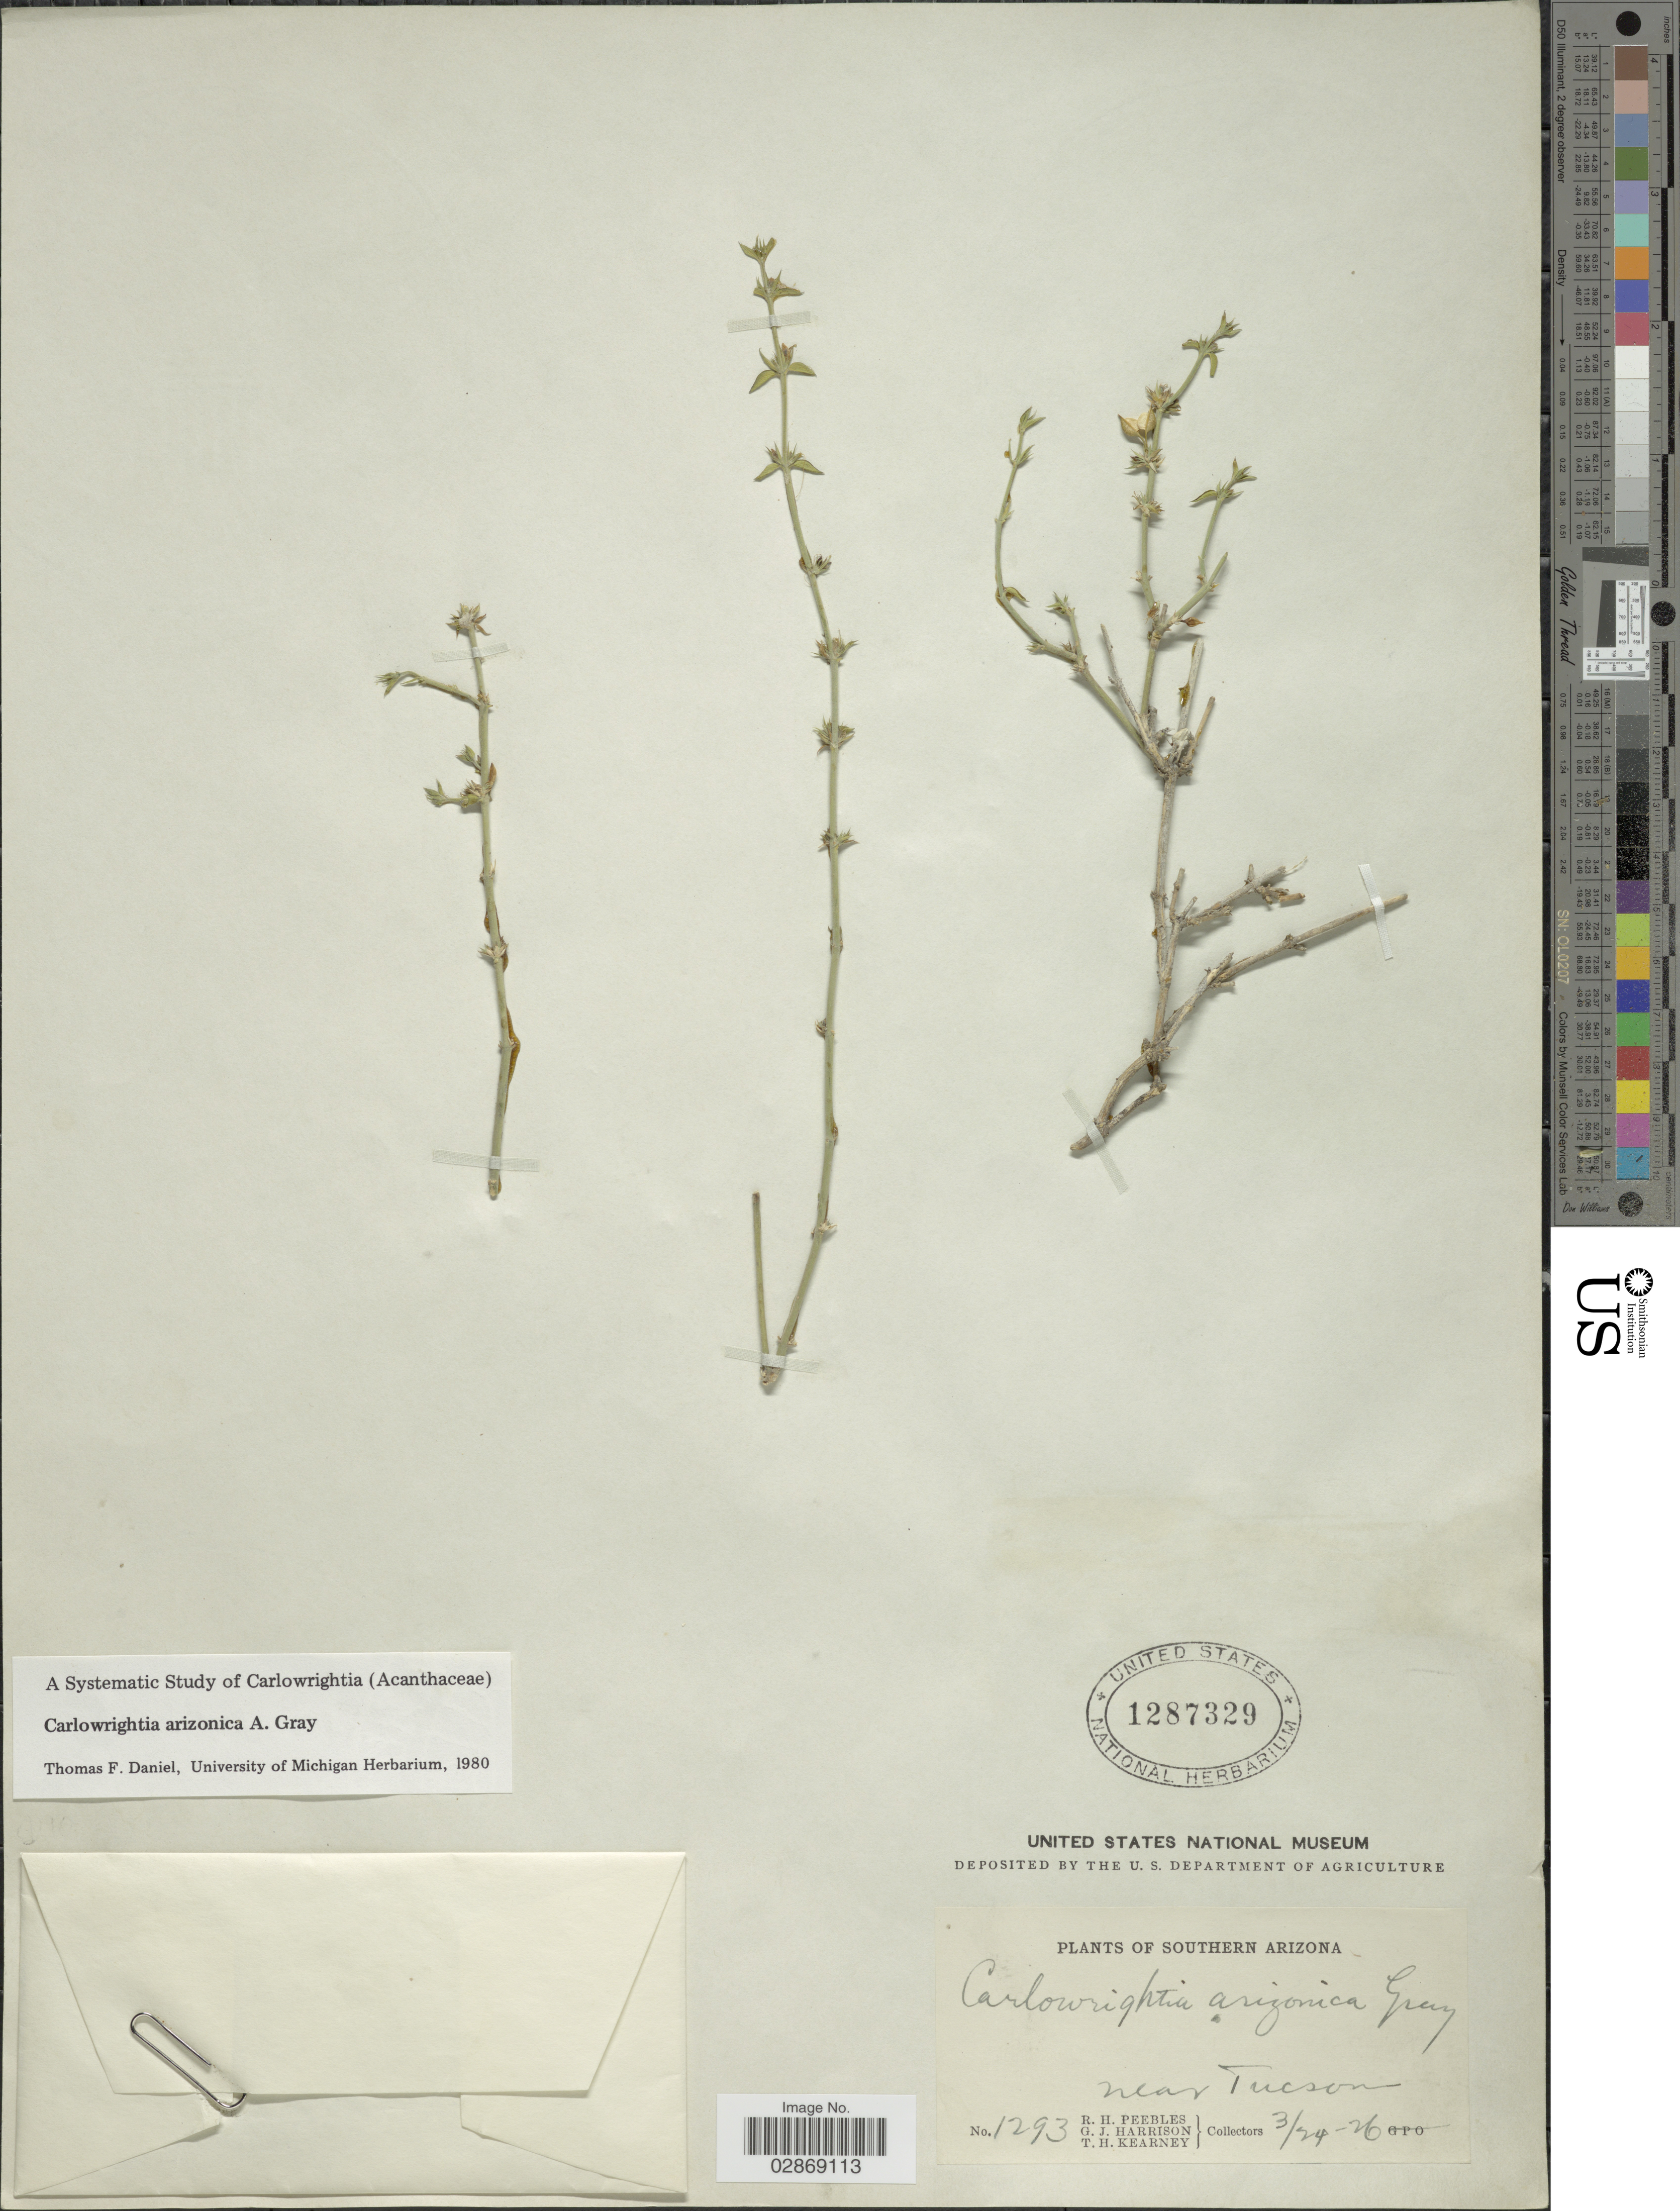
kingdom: Plantae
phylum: Tracheophyta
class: Magnoliopsida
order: Lamiales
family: Acanthaceae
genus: Carlowrightia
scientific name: Carlowrightia arizonica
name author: A. Gray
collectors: R. H. Peebles, G. J. Harrison & T. H. Kearney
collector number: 1293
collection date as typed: Transcribed d/m/y: 24/3/26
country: United States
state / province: Arizona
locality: Southern Arizona. Near Tucson.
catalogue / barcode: US 1287329